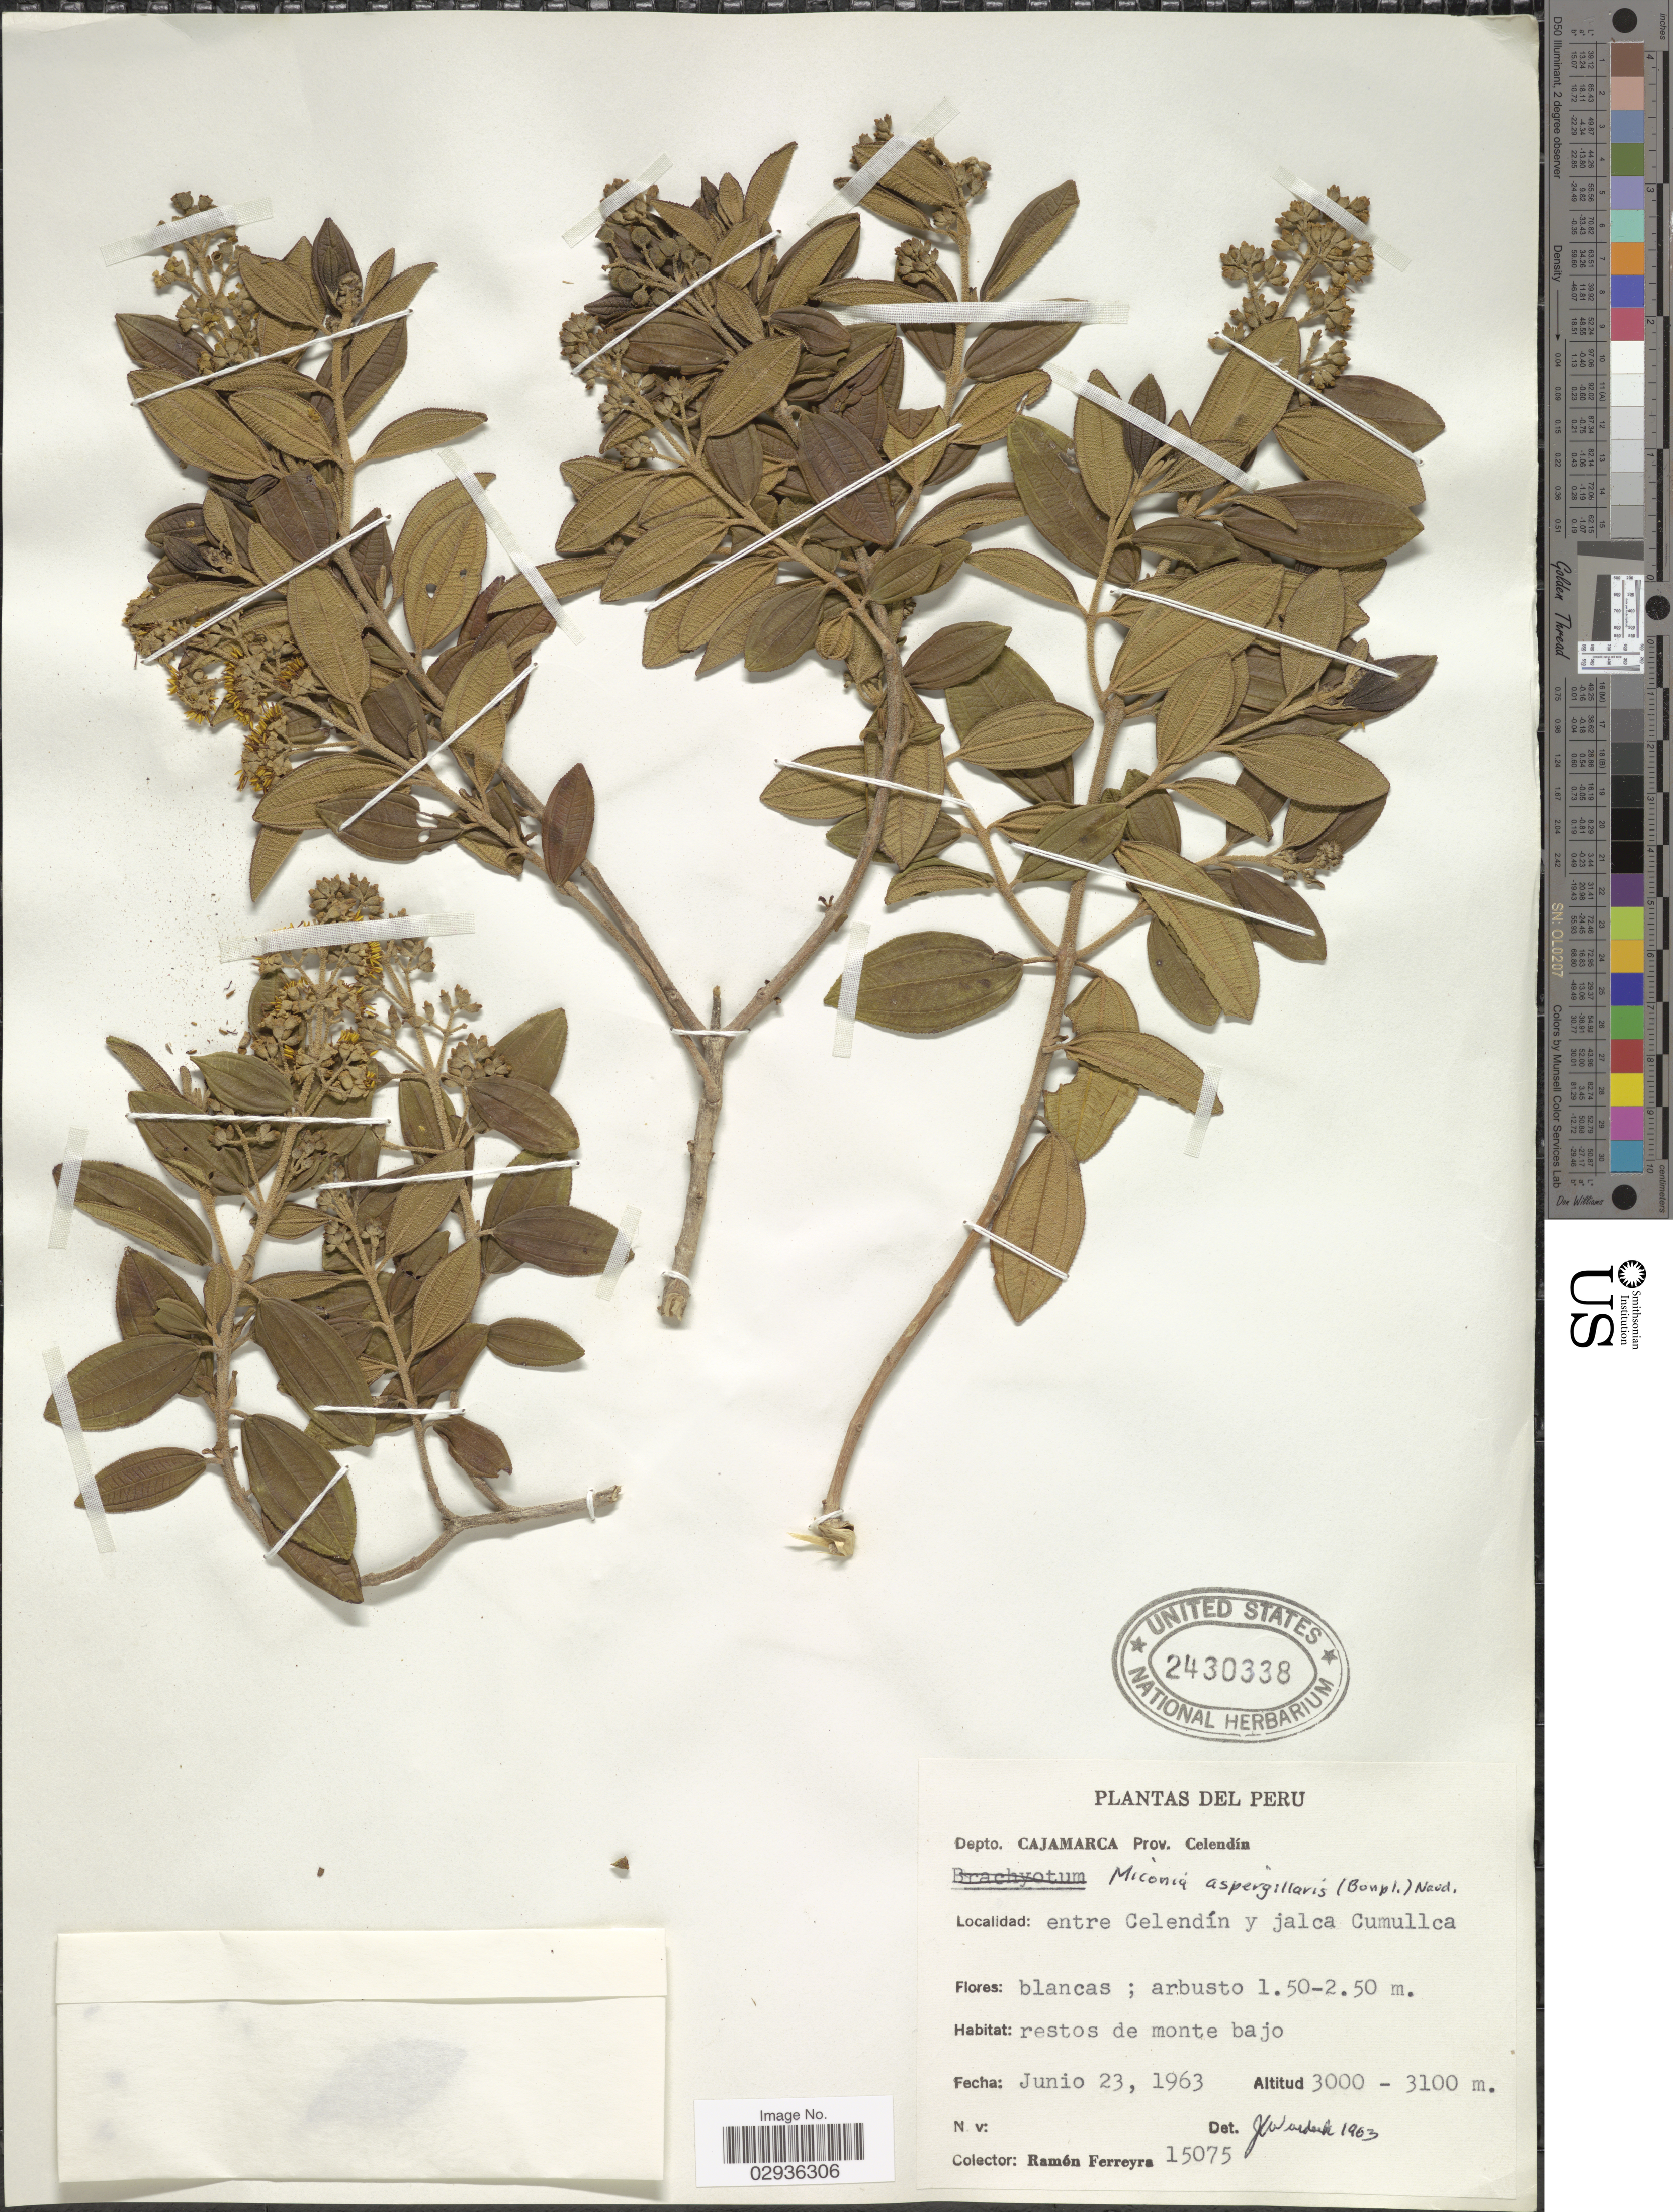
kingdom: Plantae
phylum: Tracheophyta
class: Magnoliopsida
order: Myrtales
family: Melastomataceae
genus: Miconia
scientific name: Miconia aspergillaris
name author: (Bonpl.) Naudin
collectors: R. A. Ferreyra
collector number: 15075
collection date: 1963-06-23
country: Peru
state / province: Cajamarca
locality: Depto. Cajamarca Prov. Celendín, entre Celendín y jalca Cumullca.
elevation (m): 3000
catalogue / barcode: US 2430338